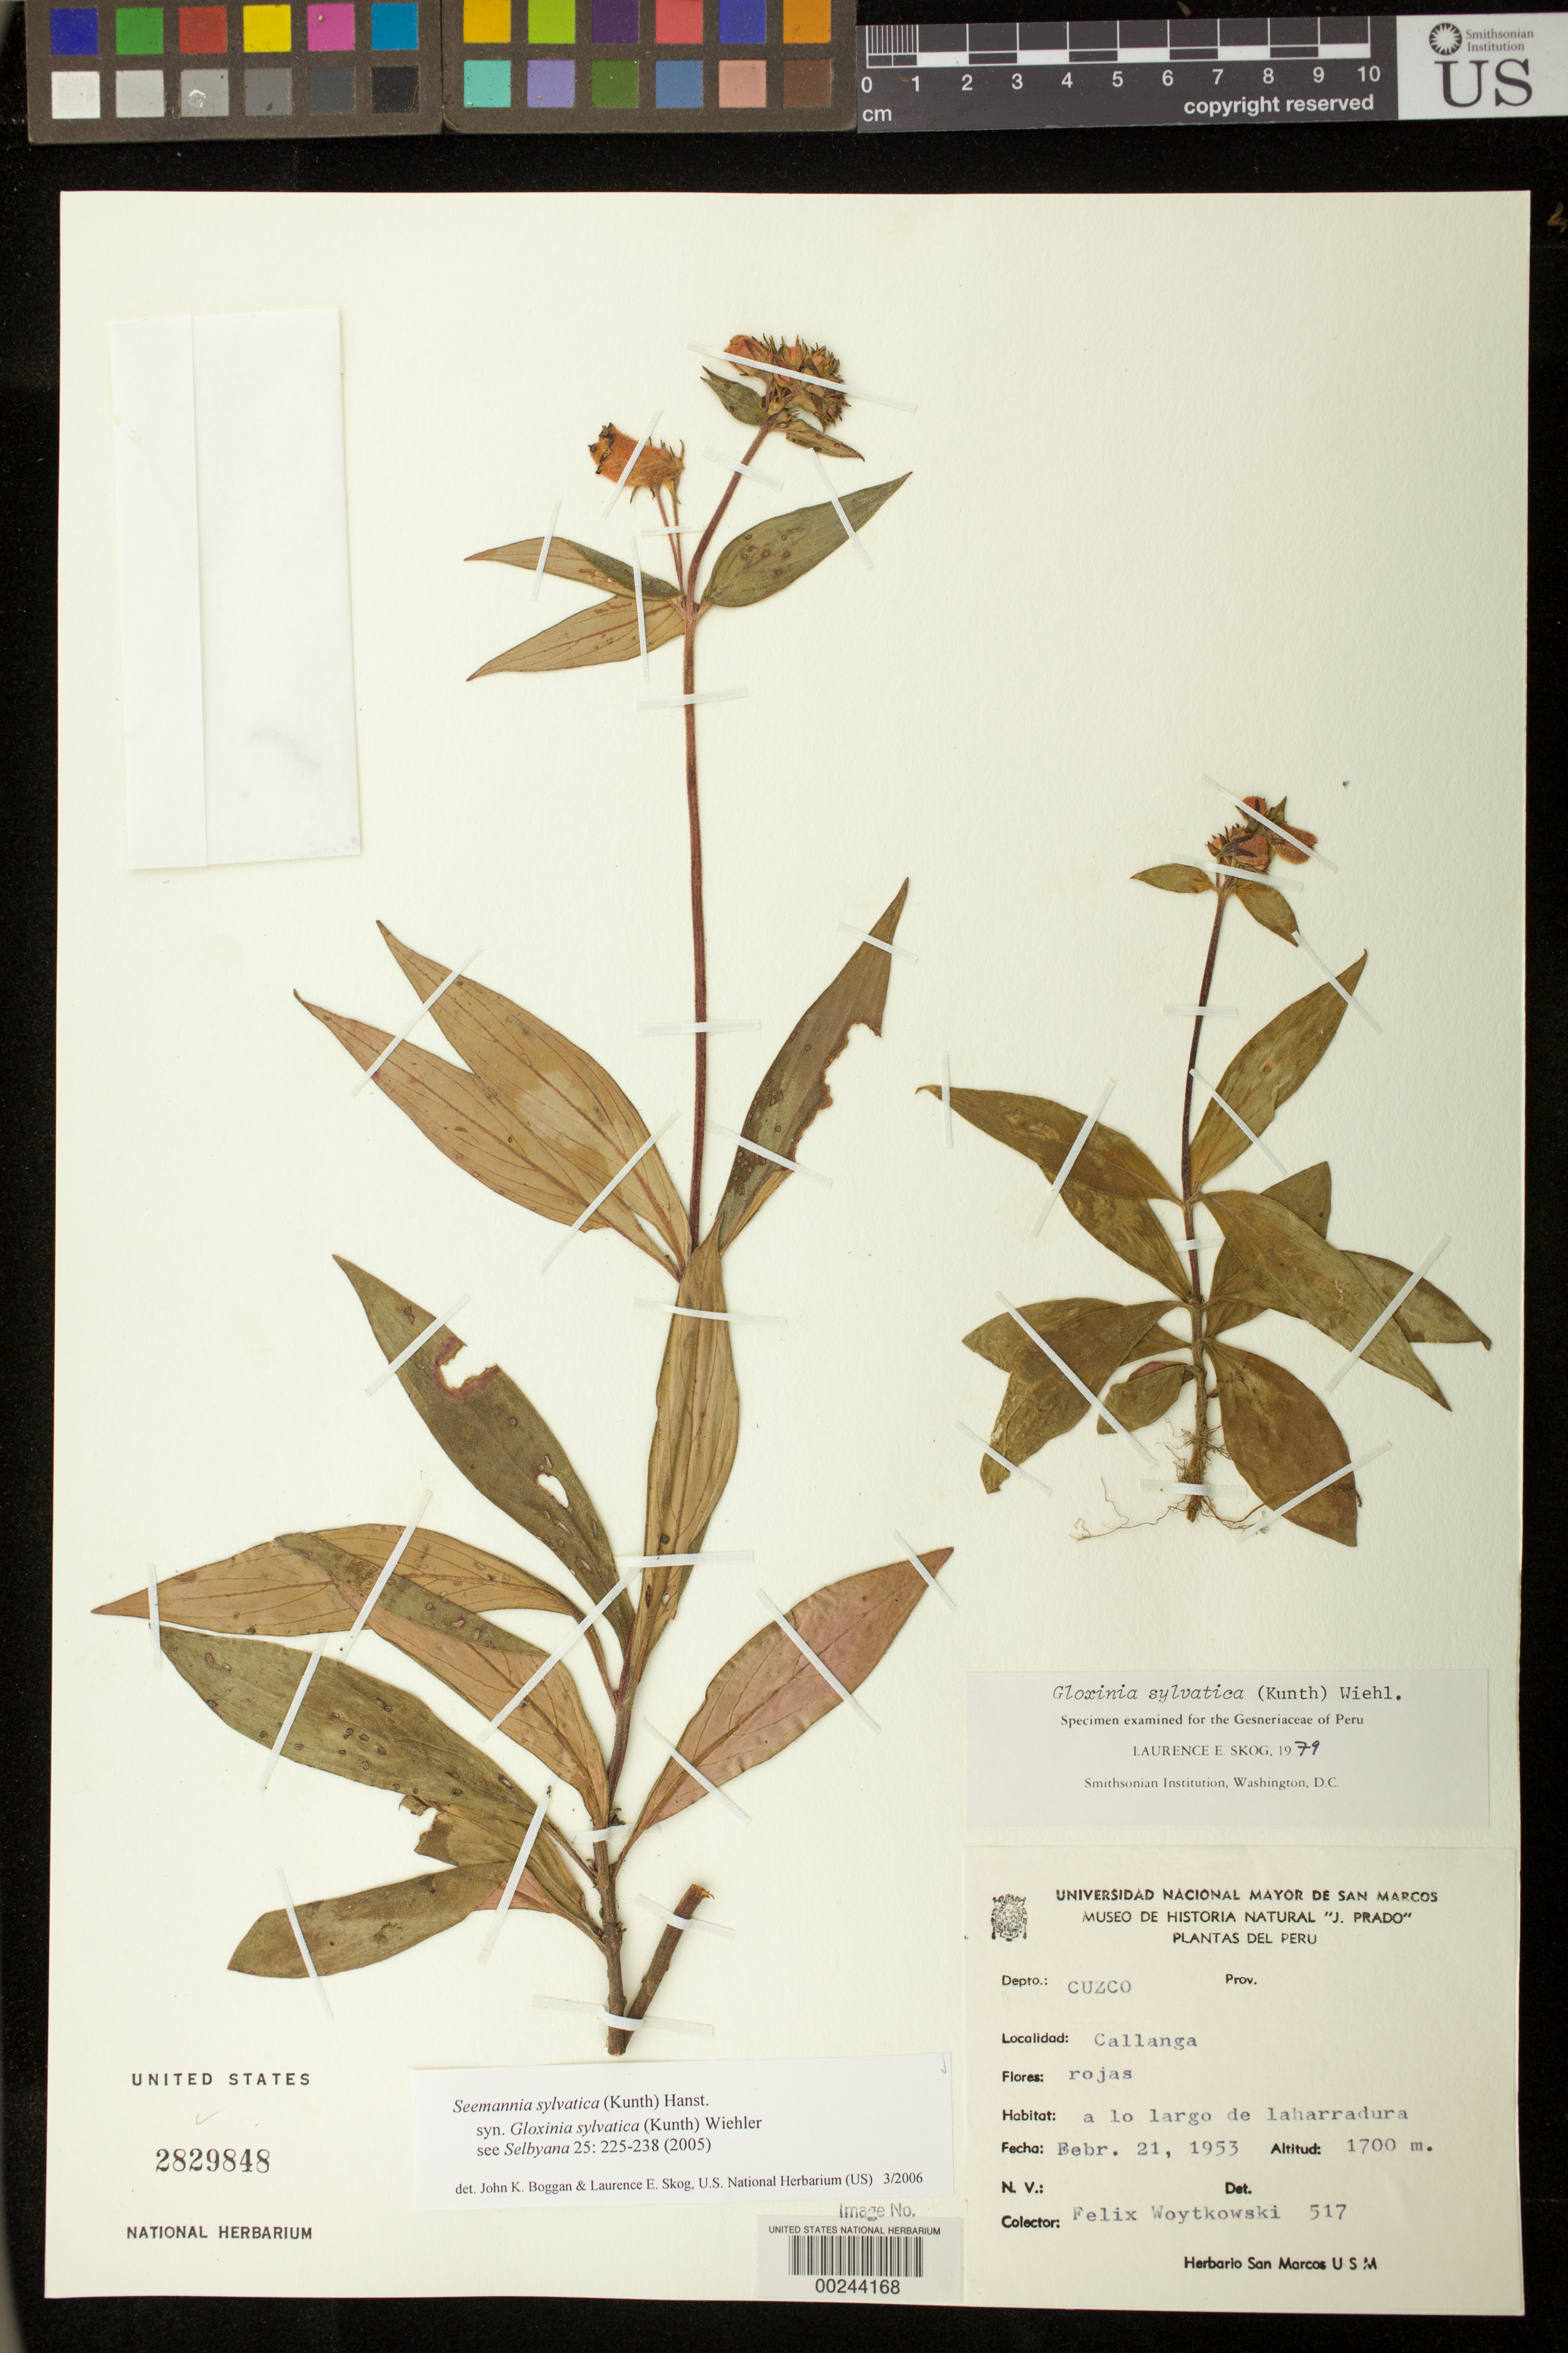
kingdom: Plantae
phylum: Tracheophyta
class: Magnoliopsida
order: Lamiales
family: Gesneriaceae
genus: Seemannia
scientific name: Seemannia sylvatica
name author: (Kunth) Hanst.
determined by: Boggan, J. K.; Skog, L. E.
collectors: F. Woytkowski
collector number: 517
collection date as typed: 21 Feb 1953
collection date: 1953-02-21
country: Peru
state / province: Cusco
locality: Callanga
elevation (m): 1700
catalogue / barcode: US 2829848